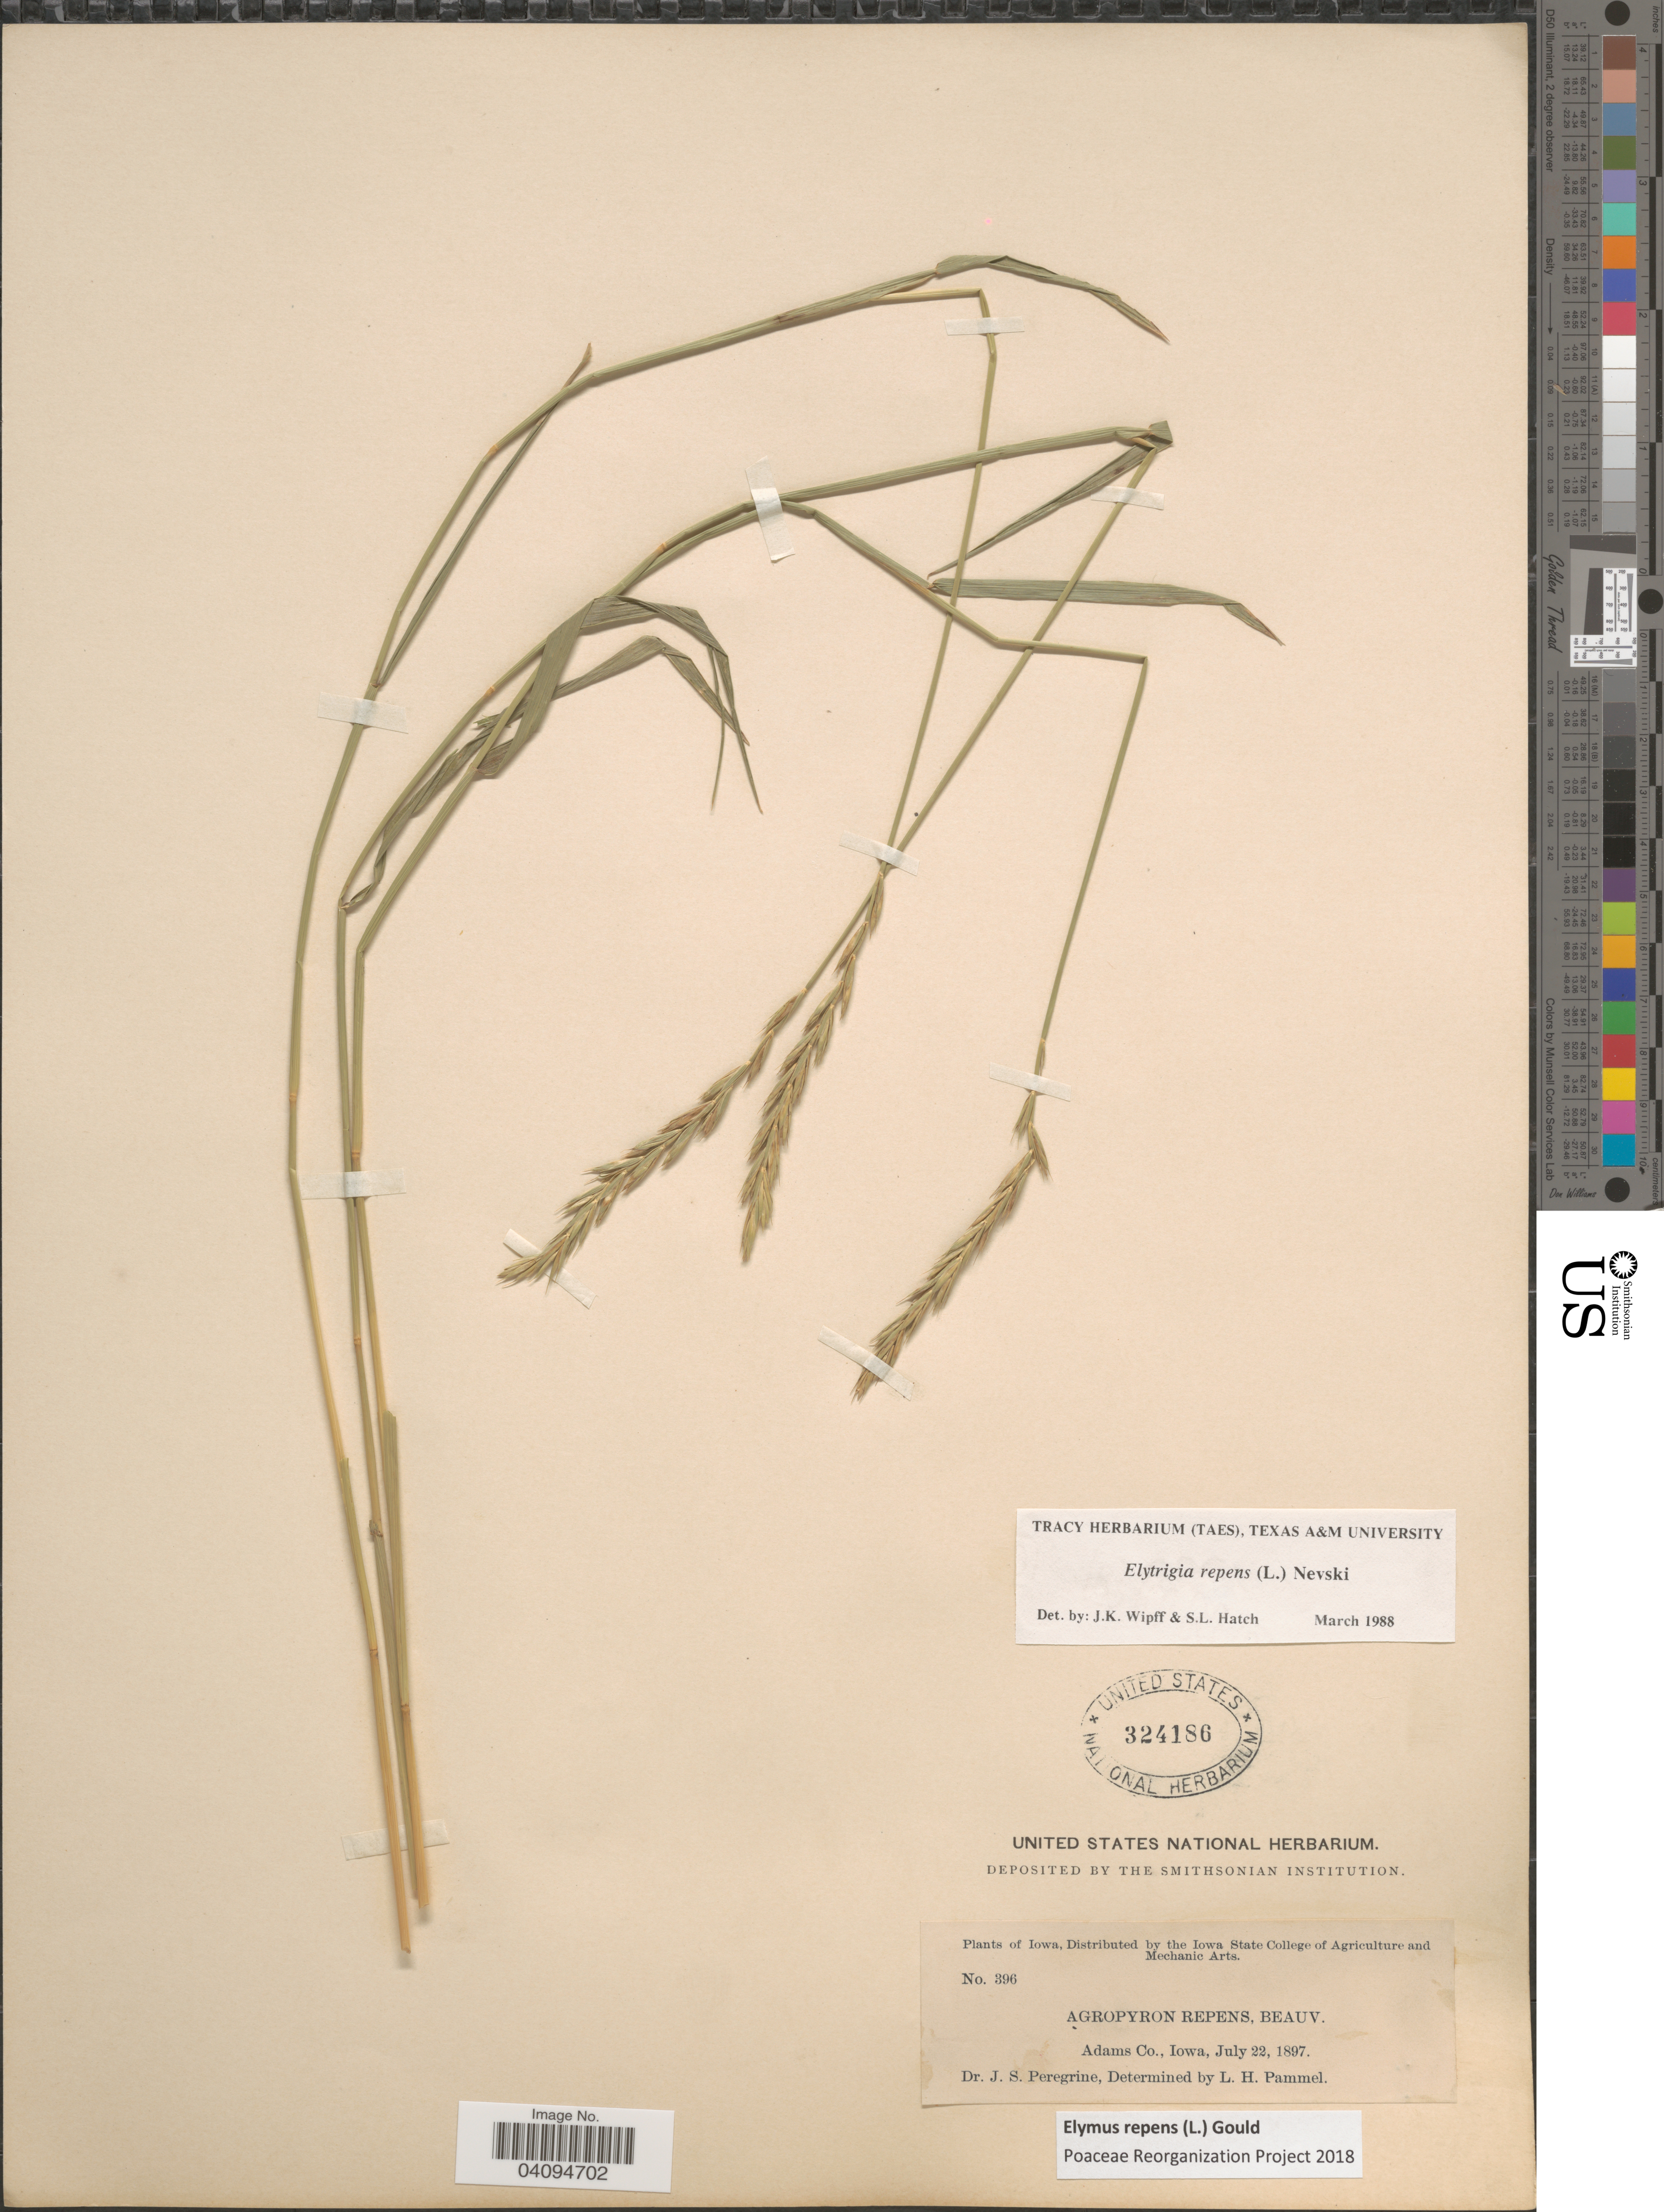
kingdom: Plantae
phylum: Tracheophyta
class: Liliopsida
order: Poales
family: Poaceae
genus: Elymus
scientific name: Elymus repens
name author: (L.) Gould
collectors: J. Peregrine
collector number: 396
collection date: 1897-07-22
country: United States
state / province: Iowa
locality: Adams Co.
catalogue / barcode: US 324186